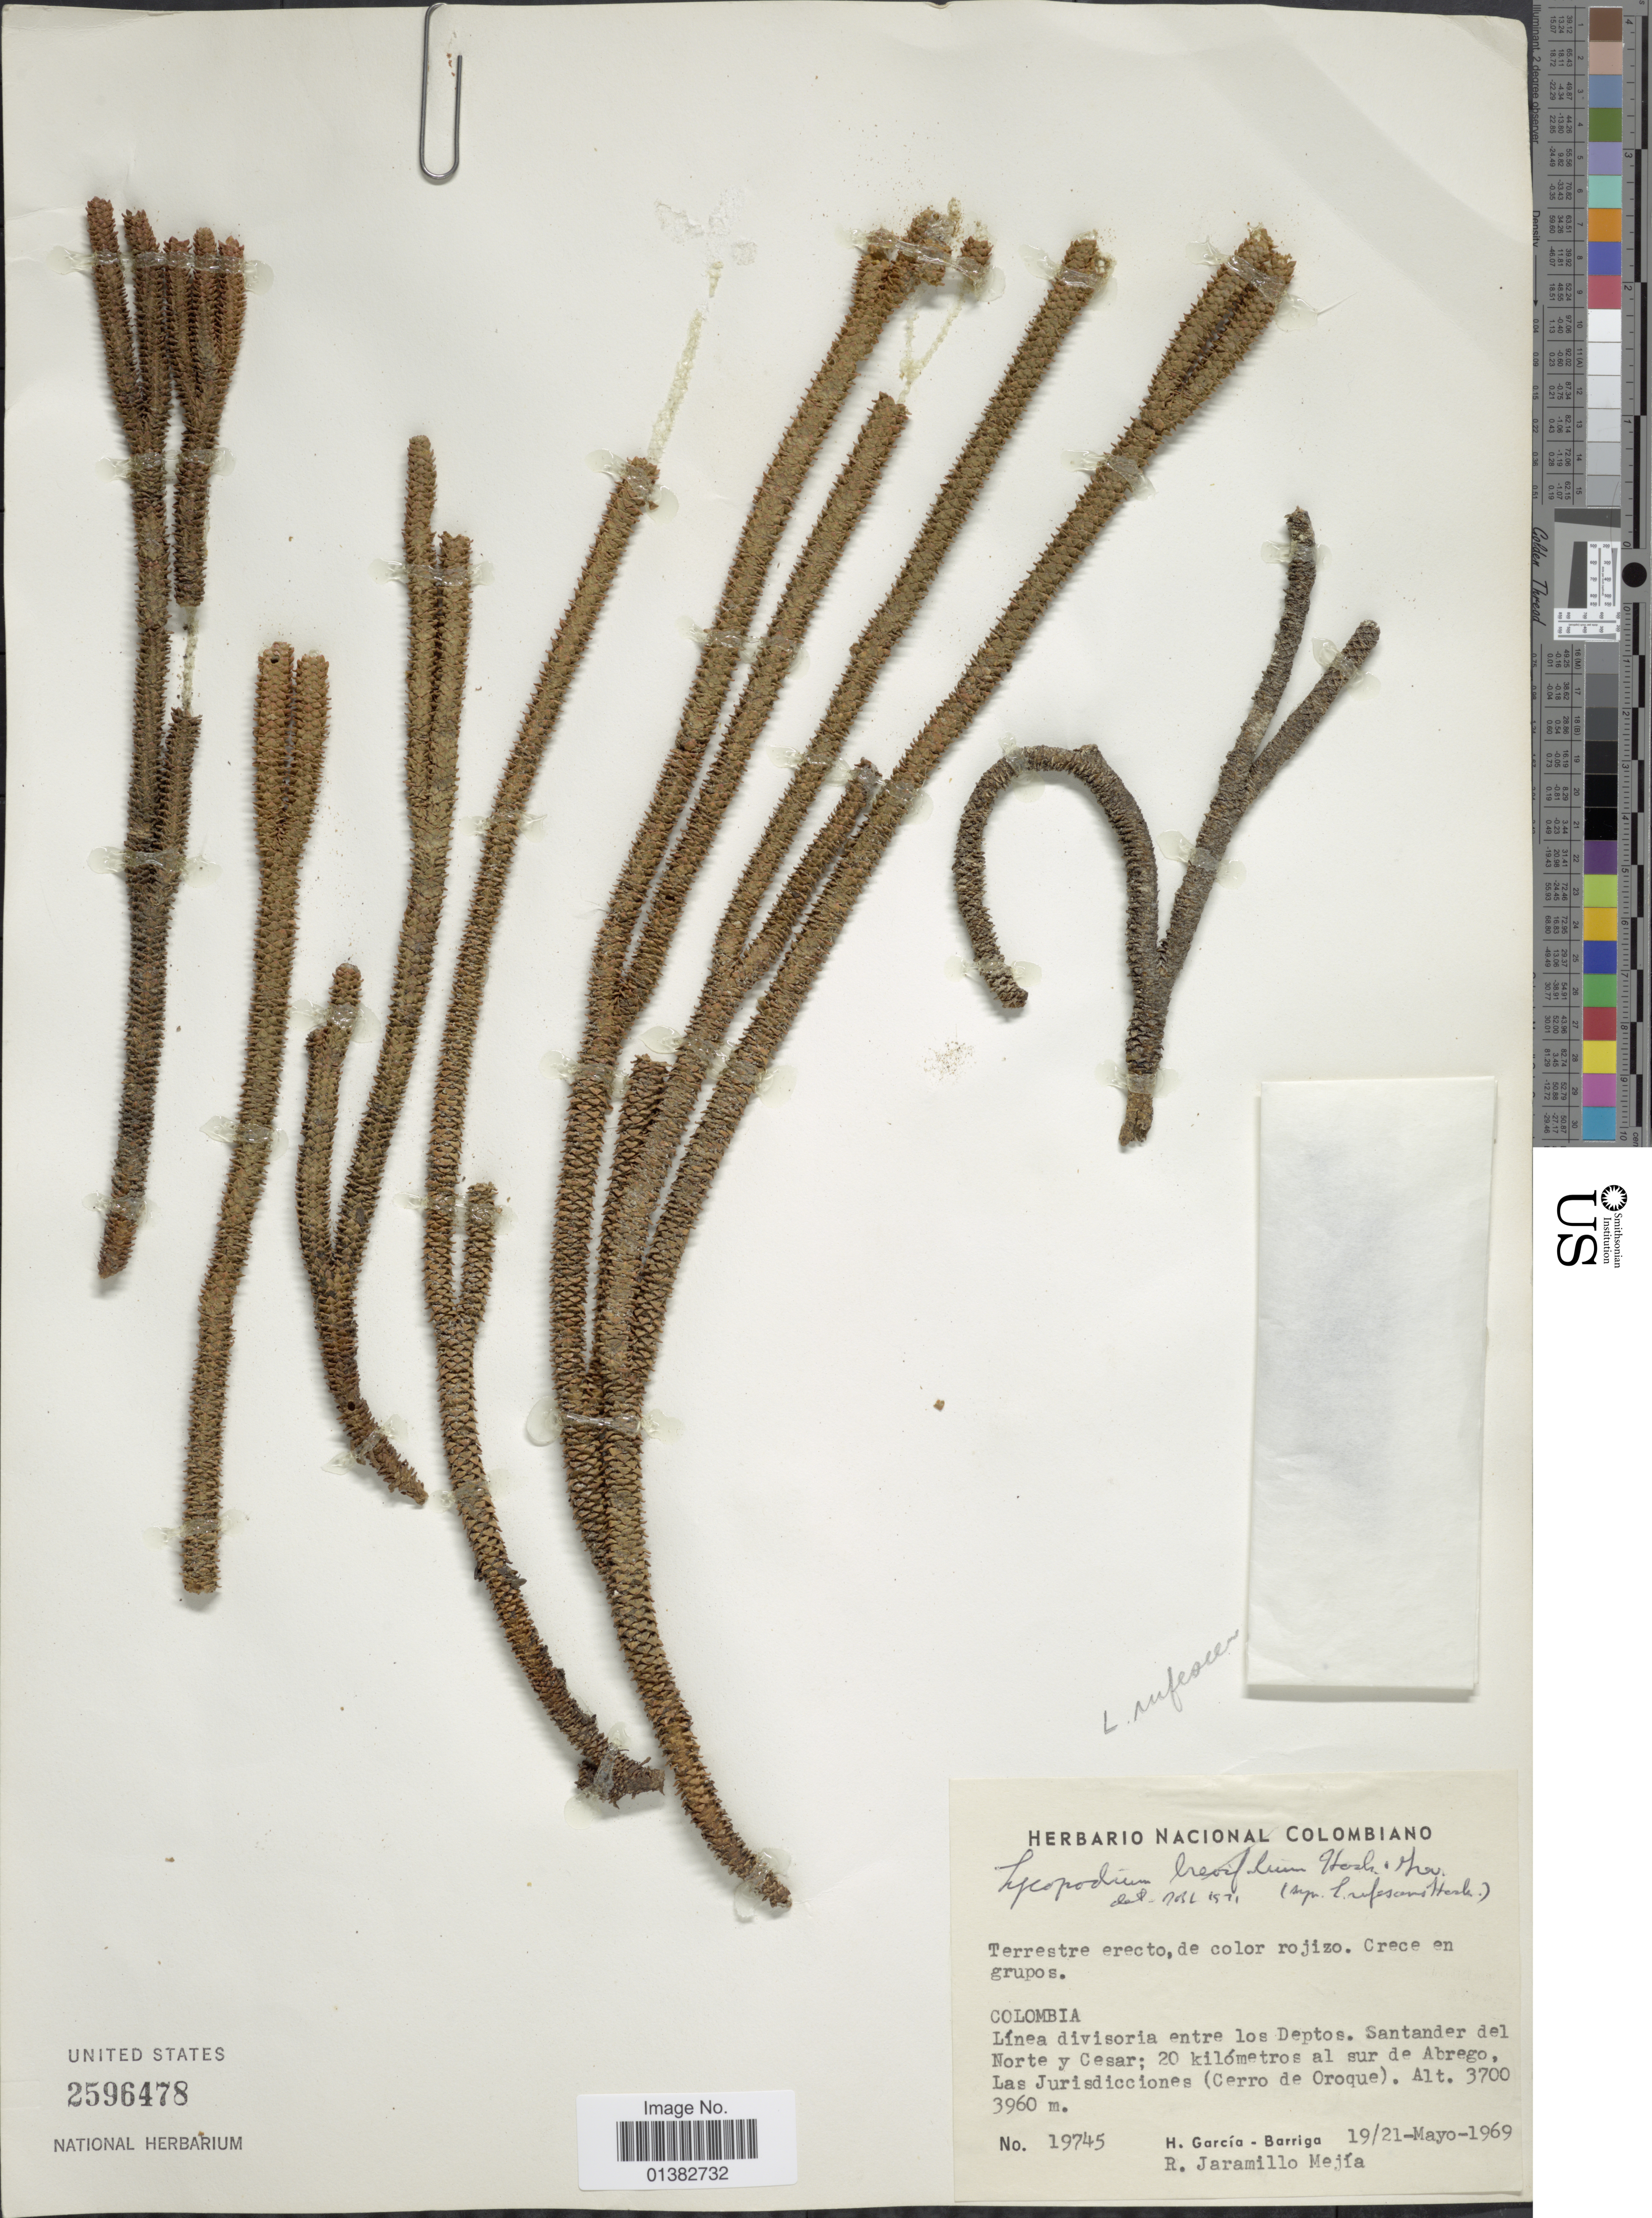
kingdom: Plantae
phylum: Tracheophyta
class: Lycopodiopsida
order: Lycopodiales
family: Lycopodiaceae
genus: Phlegmariurus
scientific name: Phlegmariurus rufescens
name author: (Hook.) B. Øllg.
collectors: H. García Barriga & R. Jaramillo M.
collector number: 19745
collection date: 1969-05-19/1969-05-21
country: Colombia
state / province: Norte de Santander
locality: Línea divisoria entre los Deptos. Santander del Norte y Cesar; 20 kilómetros al sur de Abrego, Las Jurisdicciones (Cerro de Oroque)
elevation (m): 3700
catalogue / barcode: US 2596478